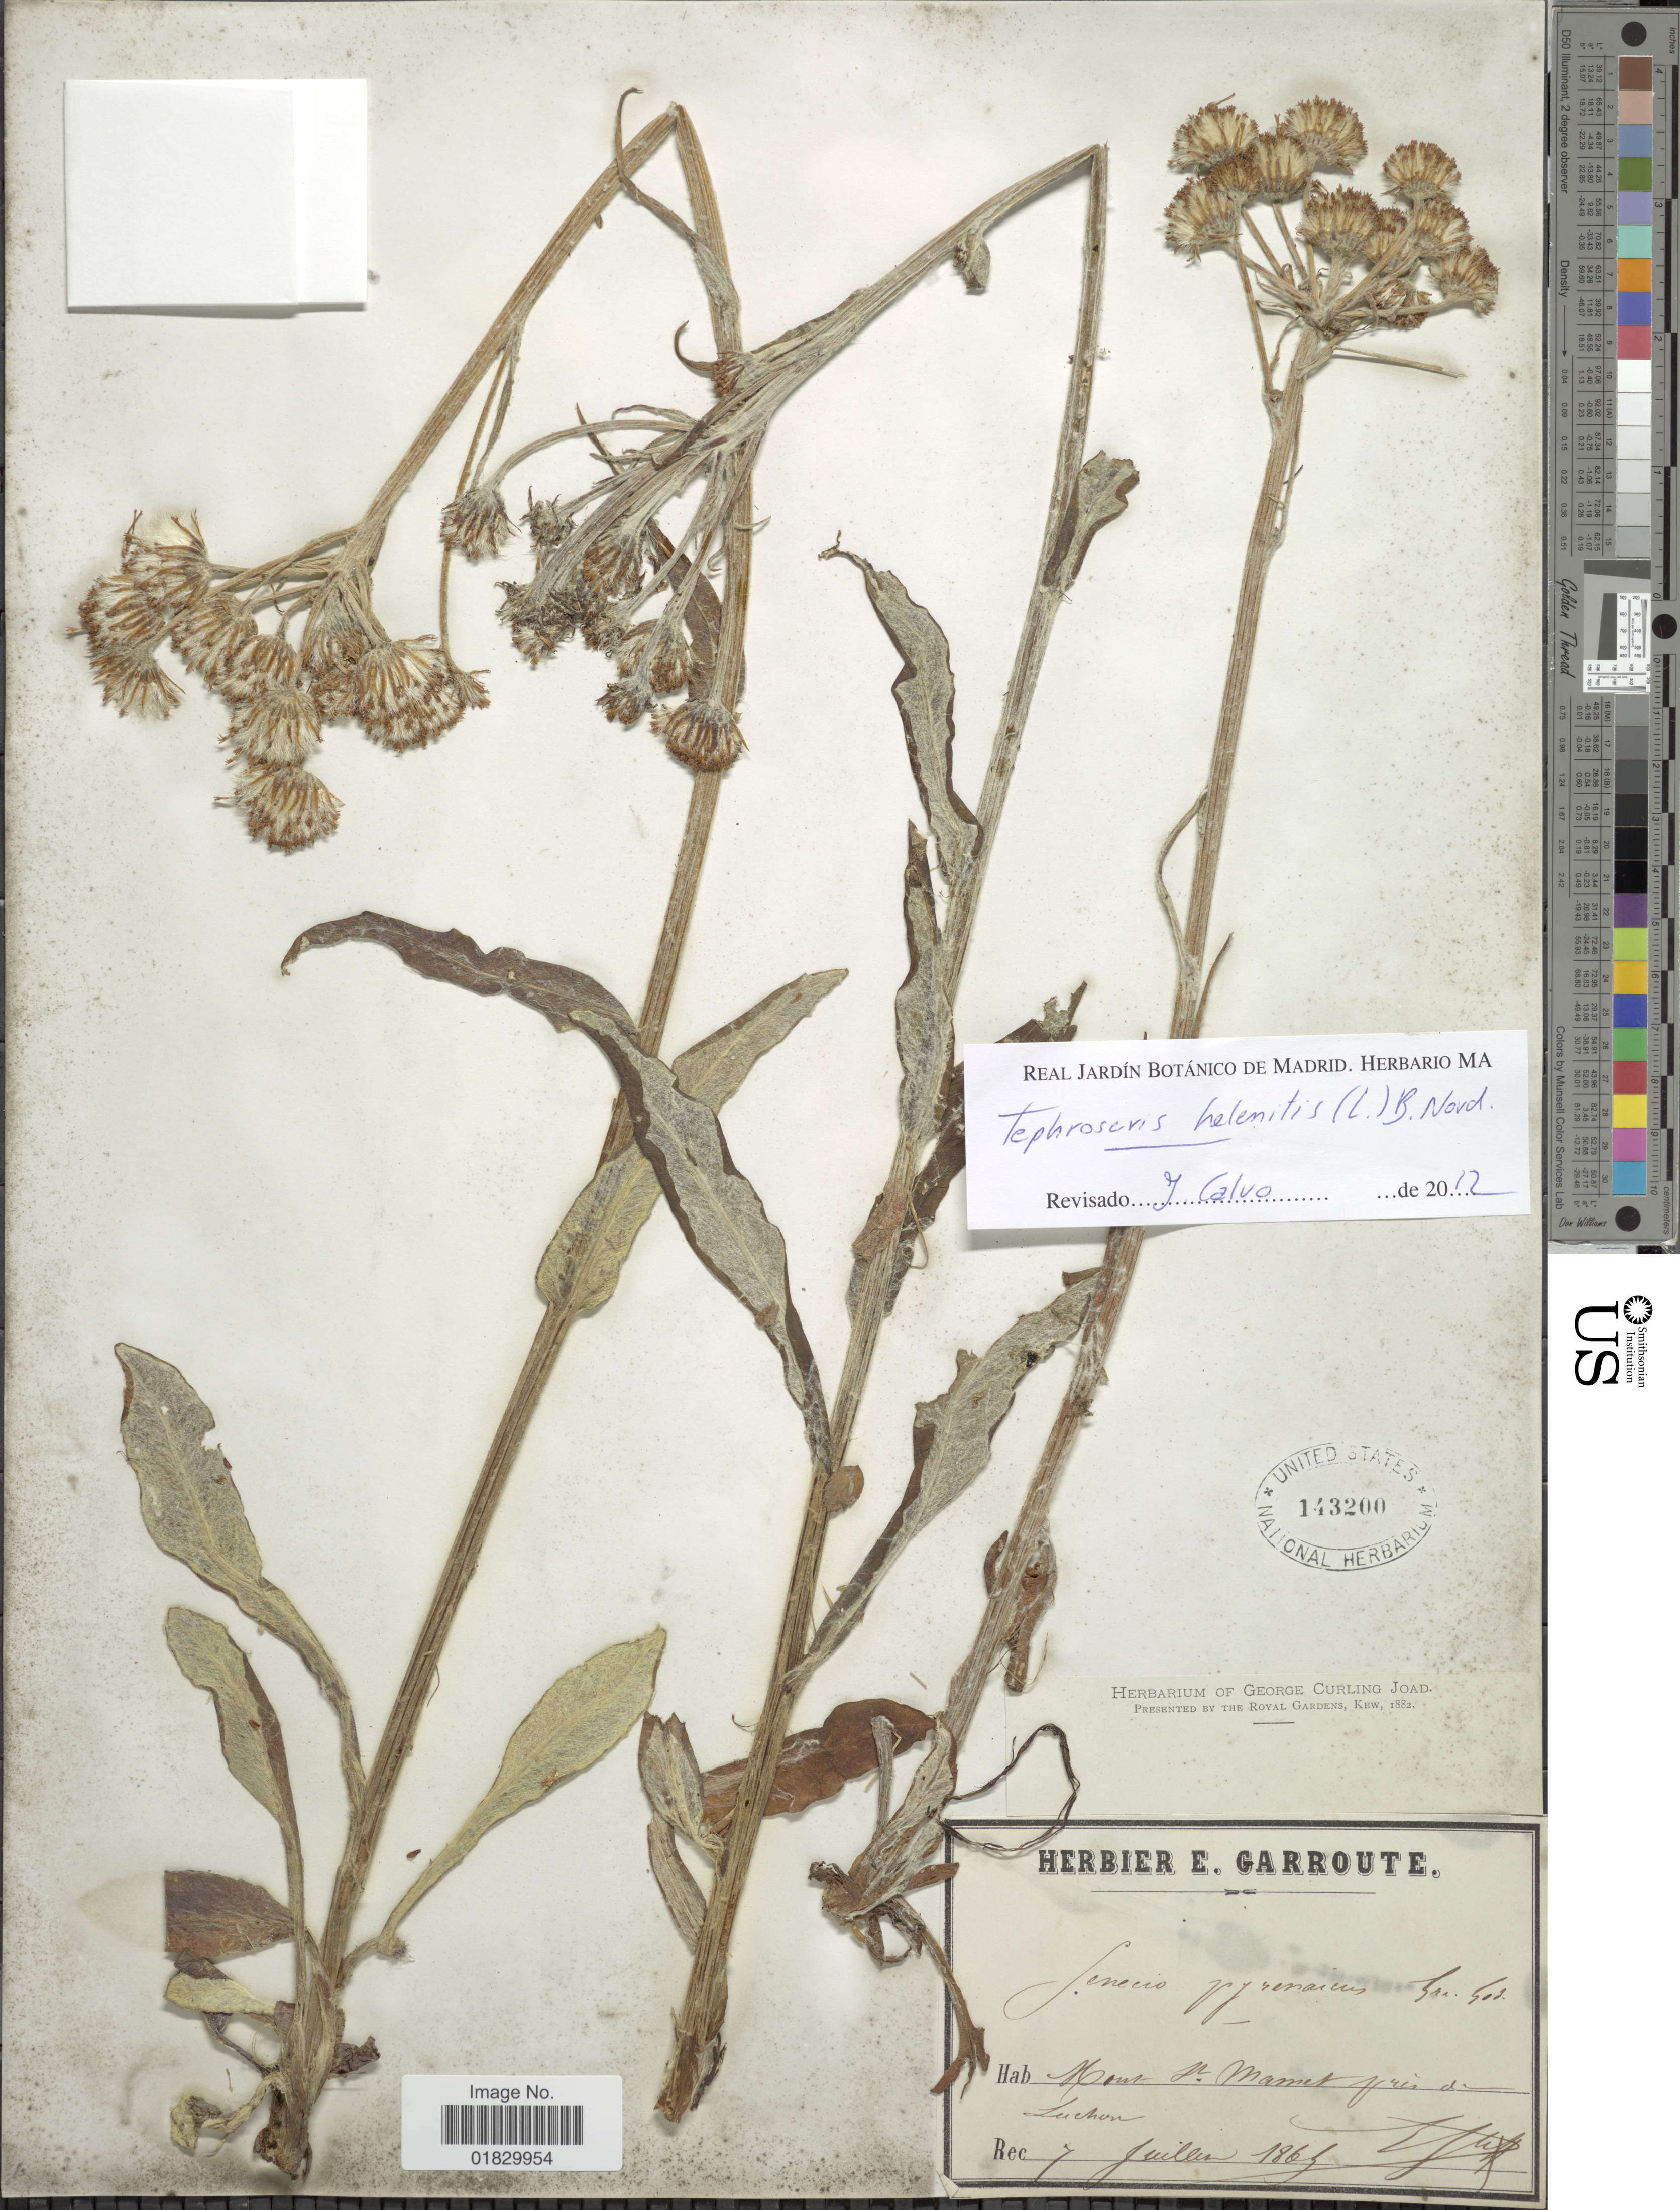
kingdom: Plantae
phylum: Tracheophyta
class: Magnoliopsida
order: Asterales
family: Asteraceae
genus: Tephroseris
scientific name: Tephroseris helenitis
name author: (L.) B. Nord.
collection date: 1869-07-07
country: France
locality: Mount St. Mamet près de Luchon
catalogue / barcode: US 143200